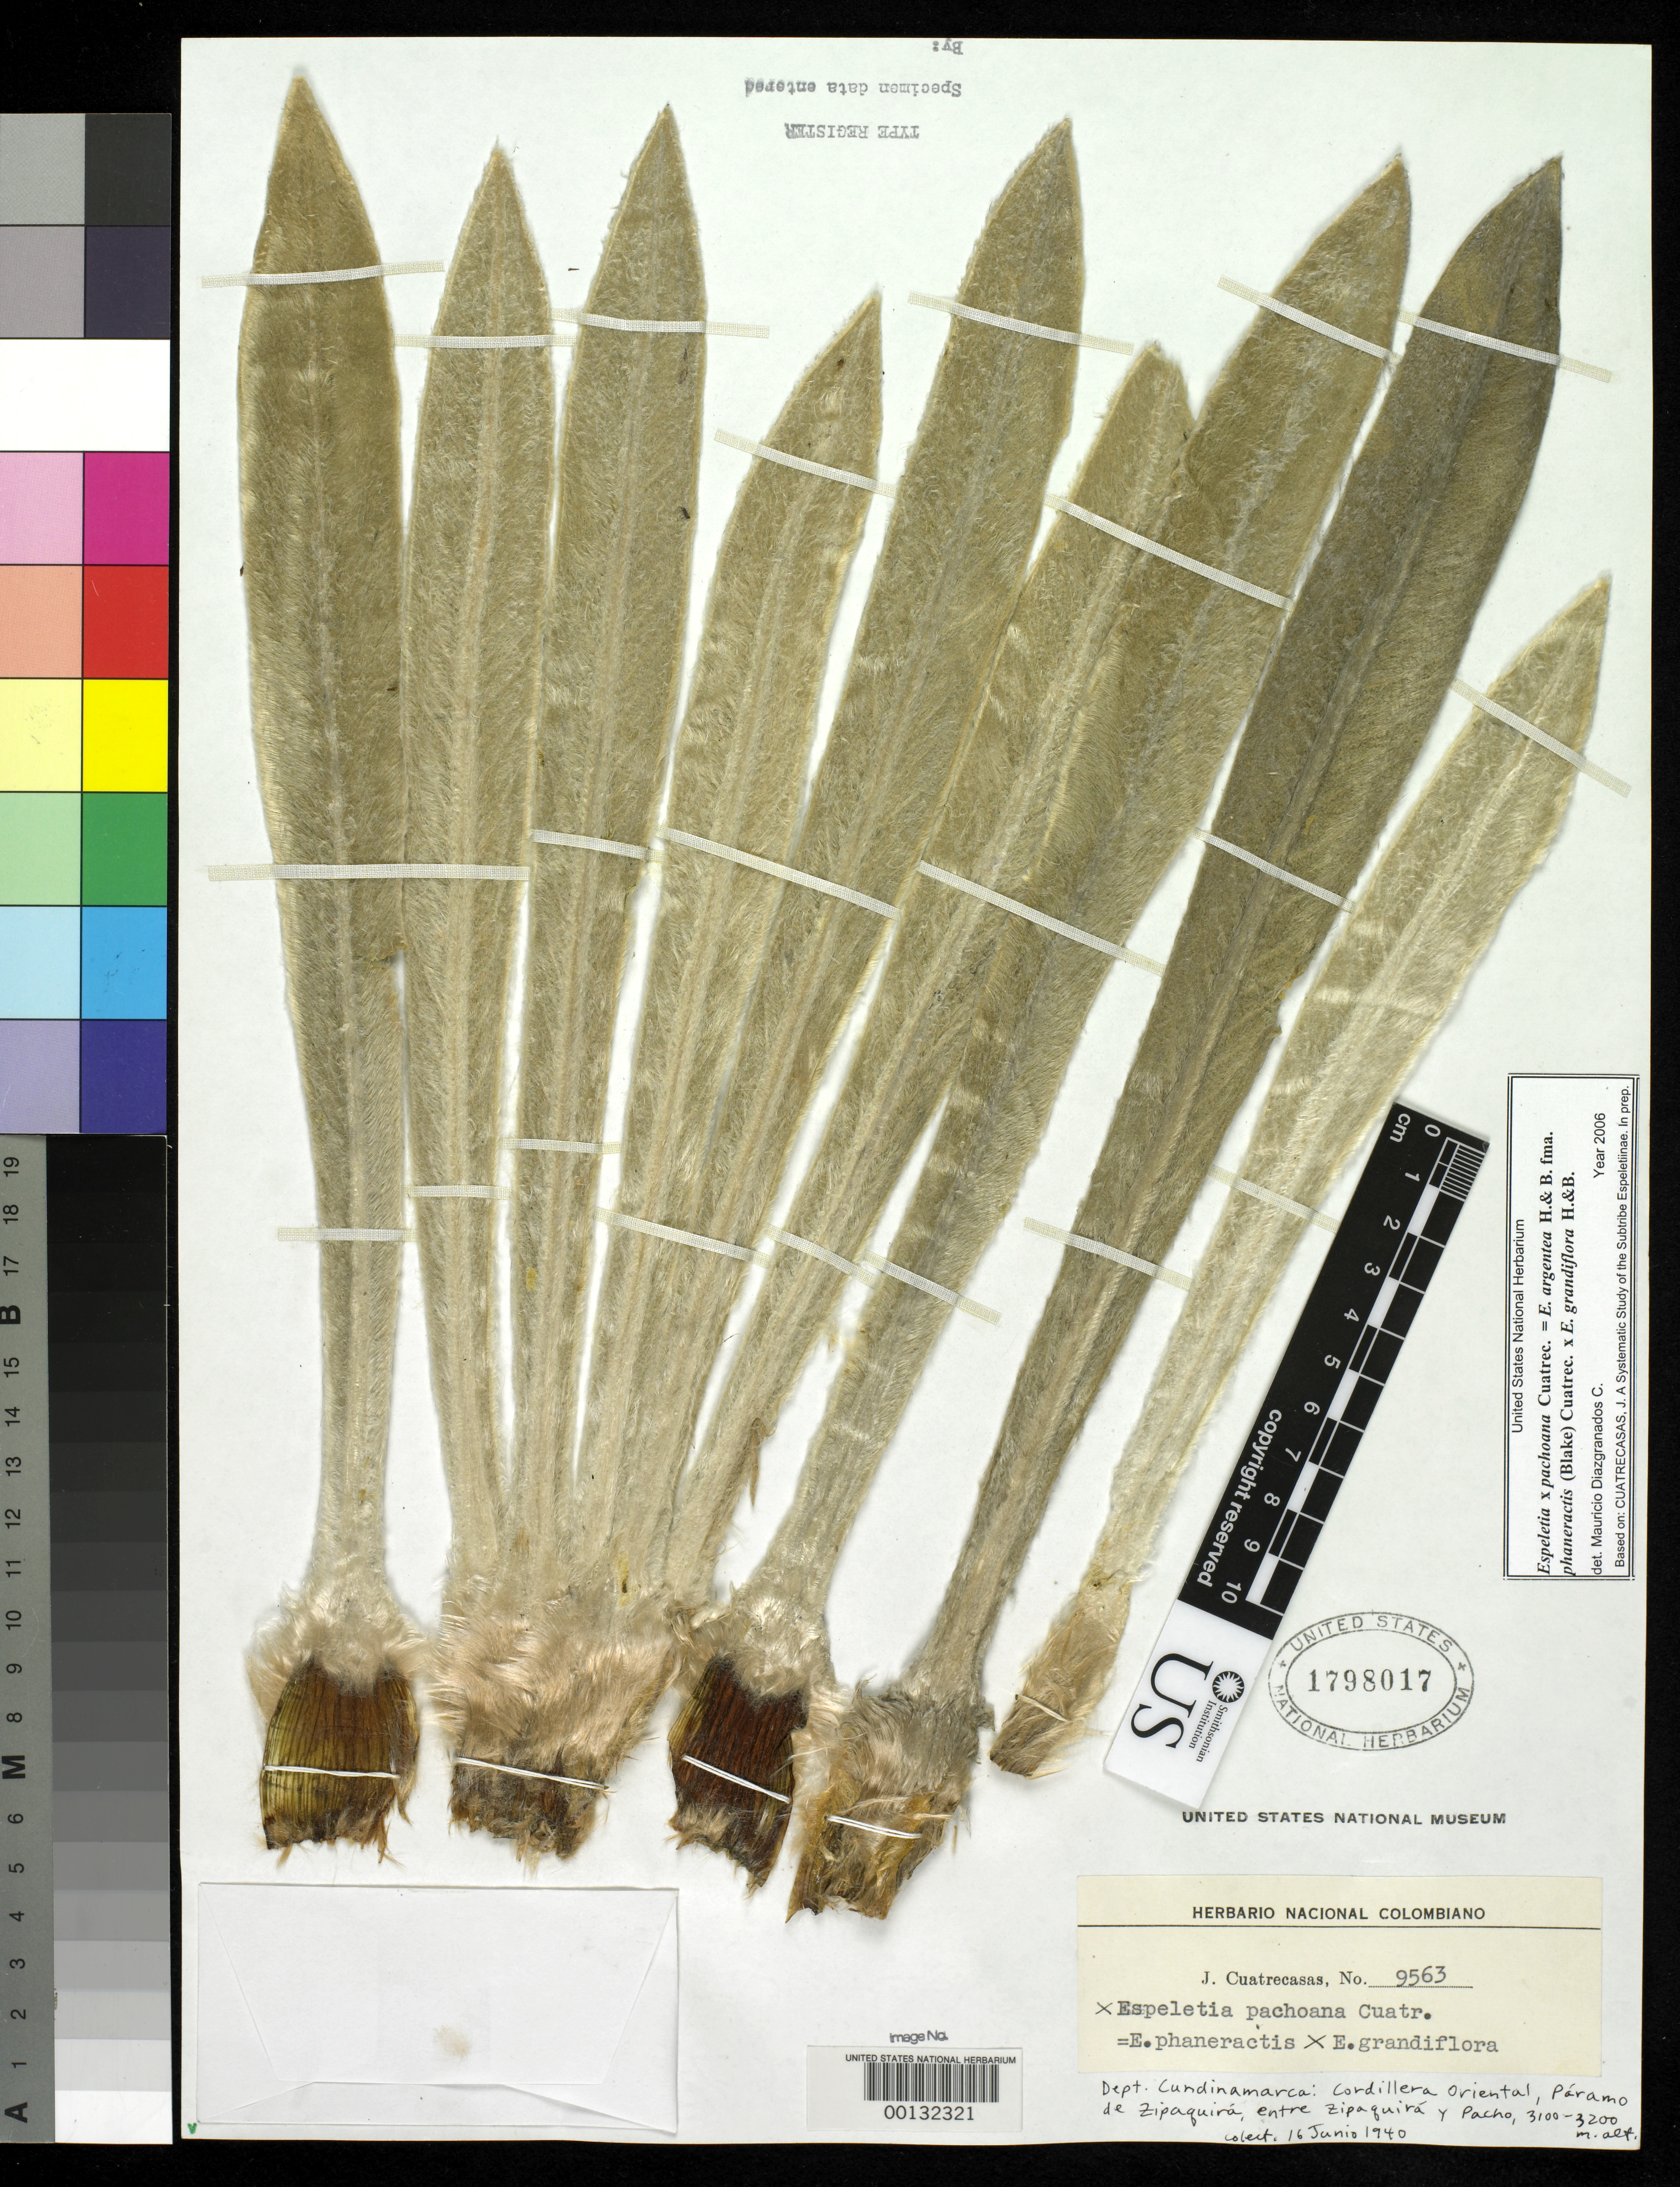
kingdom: Plantae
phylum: Tracheophyta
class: Magnoliopsida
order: Asterales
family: Asteraceae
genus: Espeletia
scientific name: Espeletia x pachoana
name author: Cuatrec.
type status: Isotype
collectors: J. Cuatrecasas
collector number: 9563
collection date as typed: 16 Jun 1940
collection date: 1940-06-16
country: Colombia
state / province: Cundinamarca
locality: Cordillera Oriental, Páramo de Zipaquira, entre Zipaquira & Pacho.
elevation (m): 3100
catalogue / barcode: US 1798016